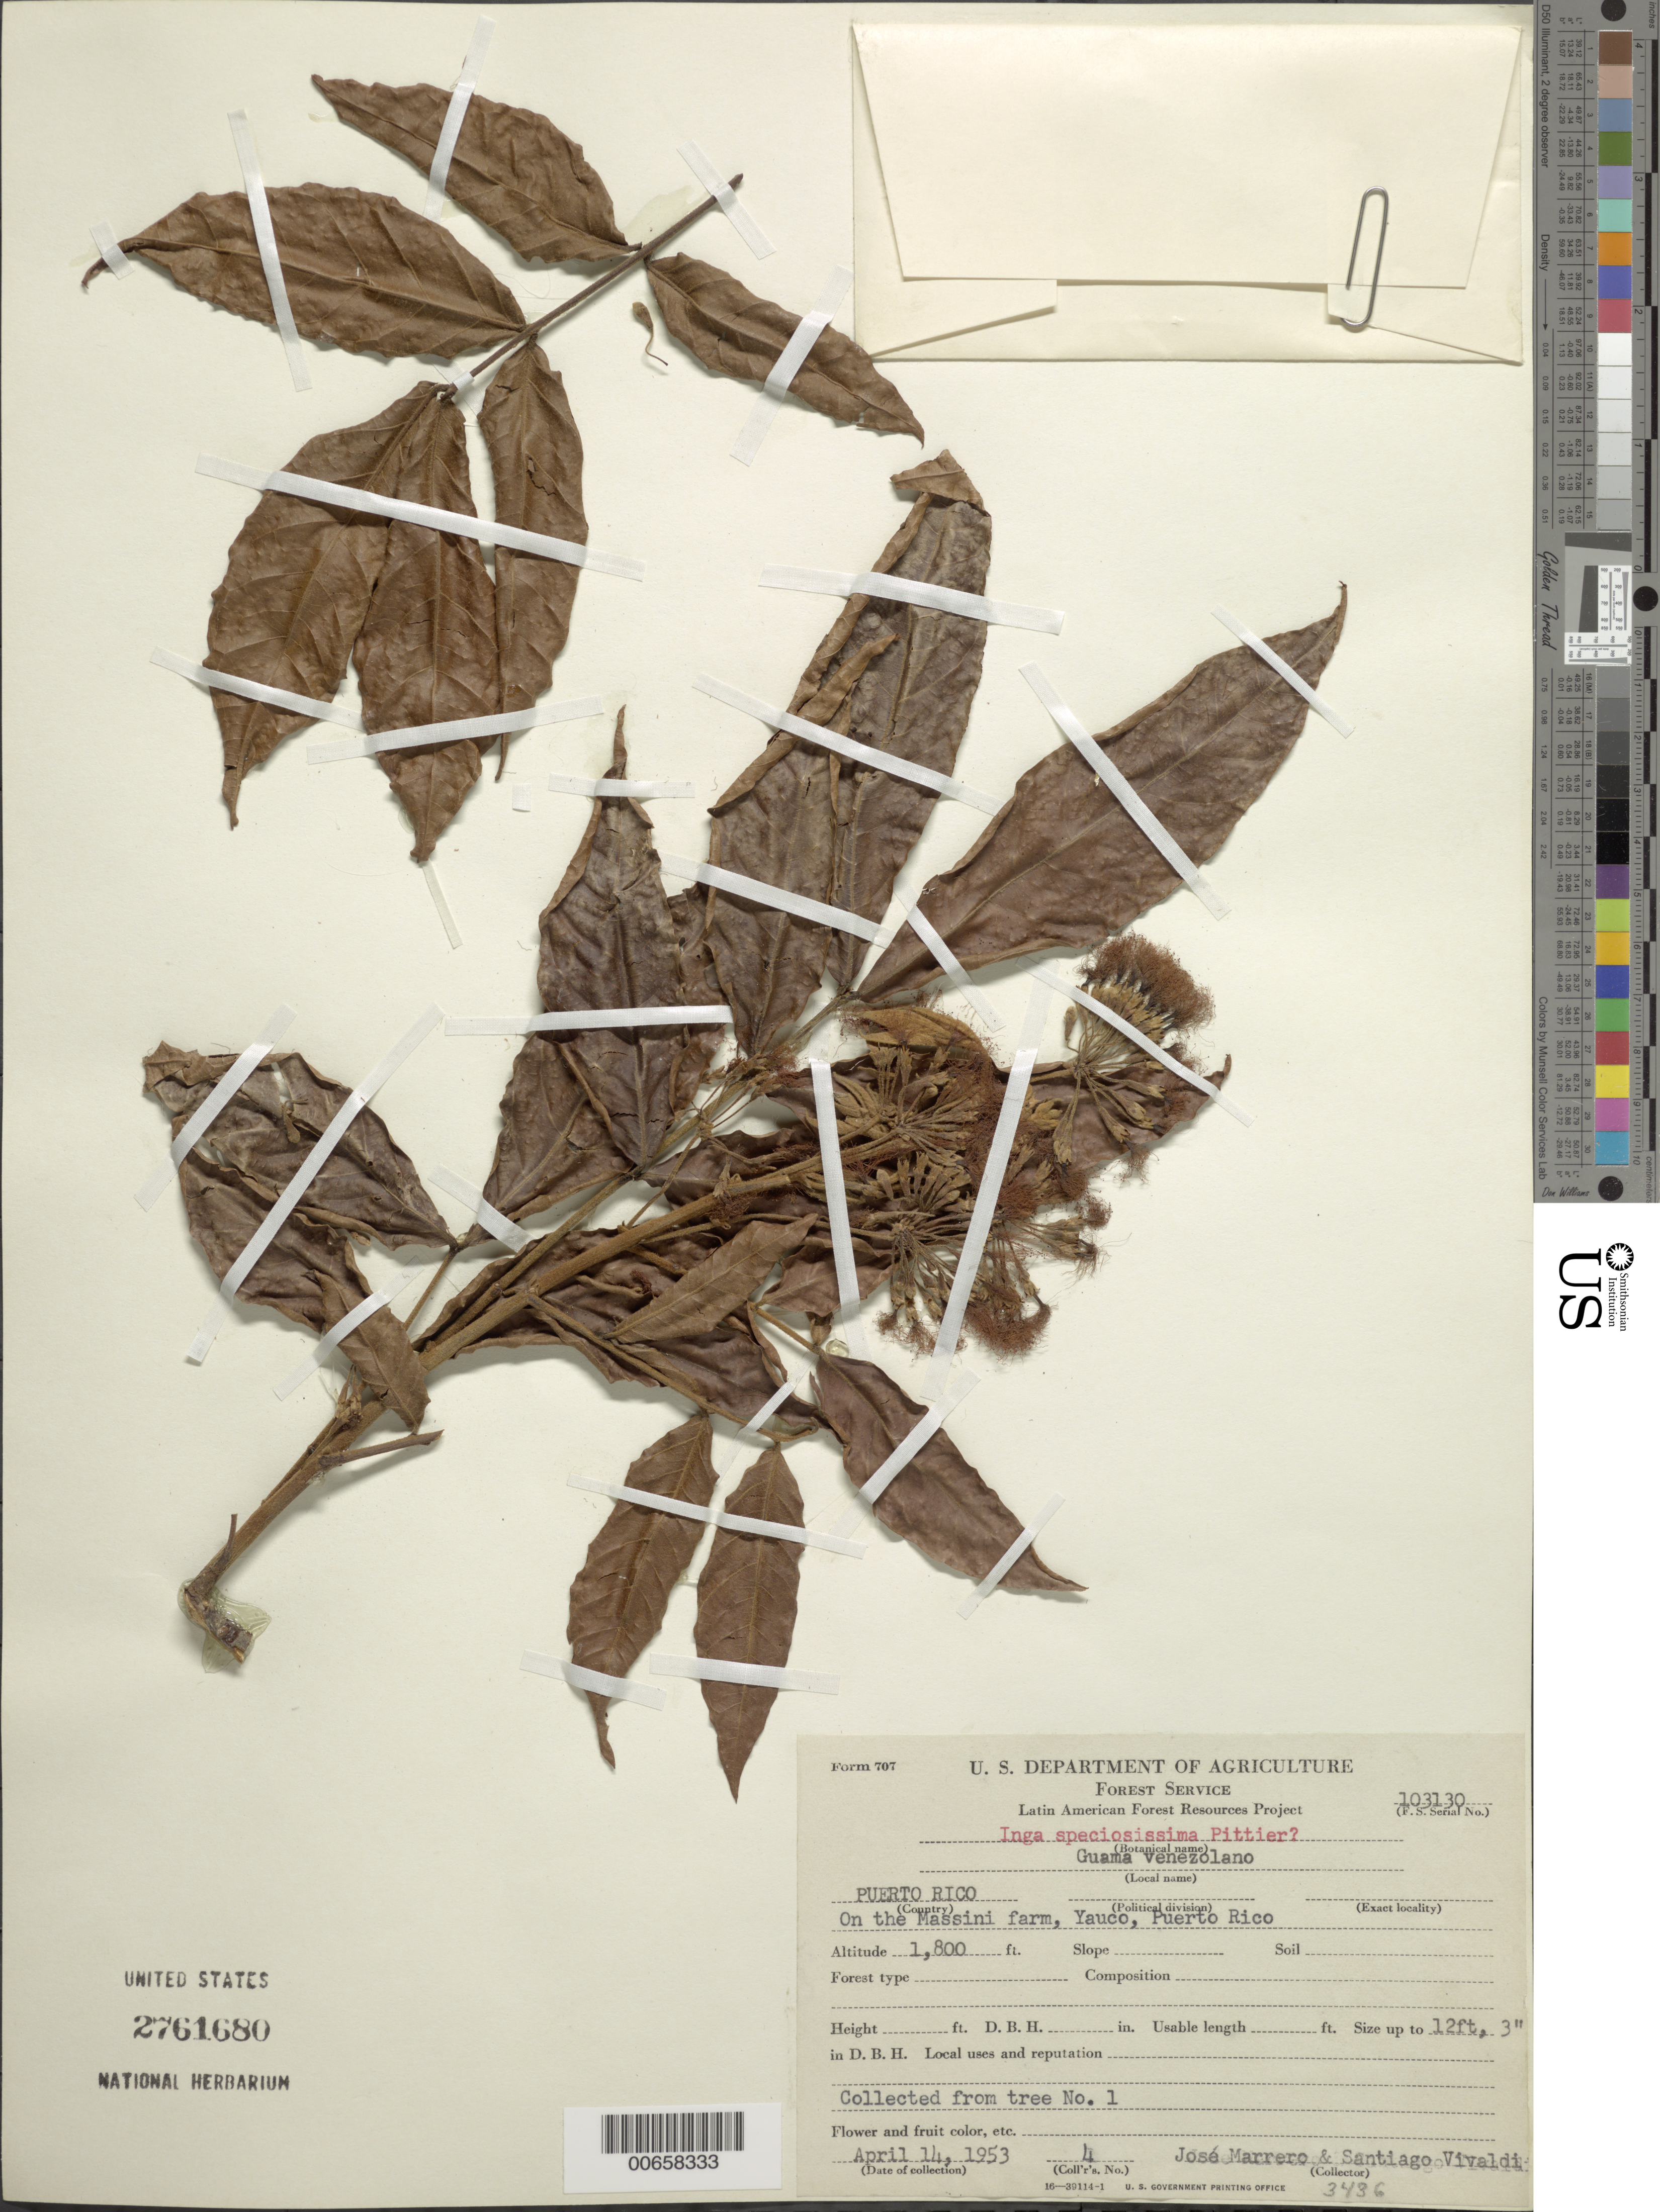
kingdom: Plantae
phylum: Tracheophyta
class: Magnoliopsida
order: Fabales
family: Fabaceae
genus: Inga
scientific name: Inga speciosissima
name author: Pittier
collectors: J. Marrero & S. Vivaldi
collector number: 4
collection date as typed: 14 Apr 1953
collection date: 1953-04-14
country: Puerto Rico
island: Greater Antilles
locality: Yauco, Massini farm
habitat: From tree No. 1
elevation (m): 549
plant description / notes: Common name: Guama venezolano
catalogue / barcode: US 2761680